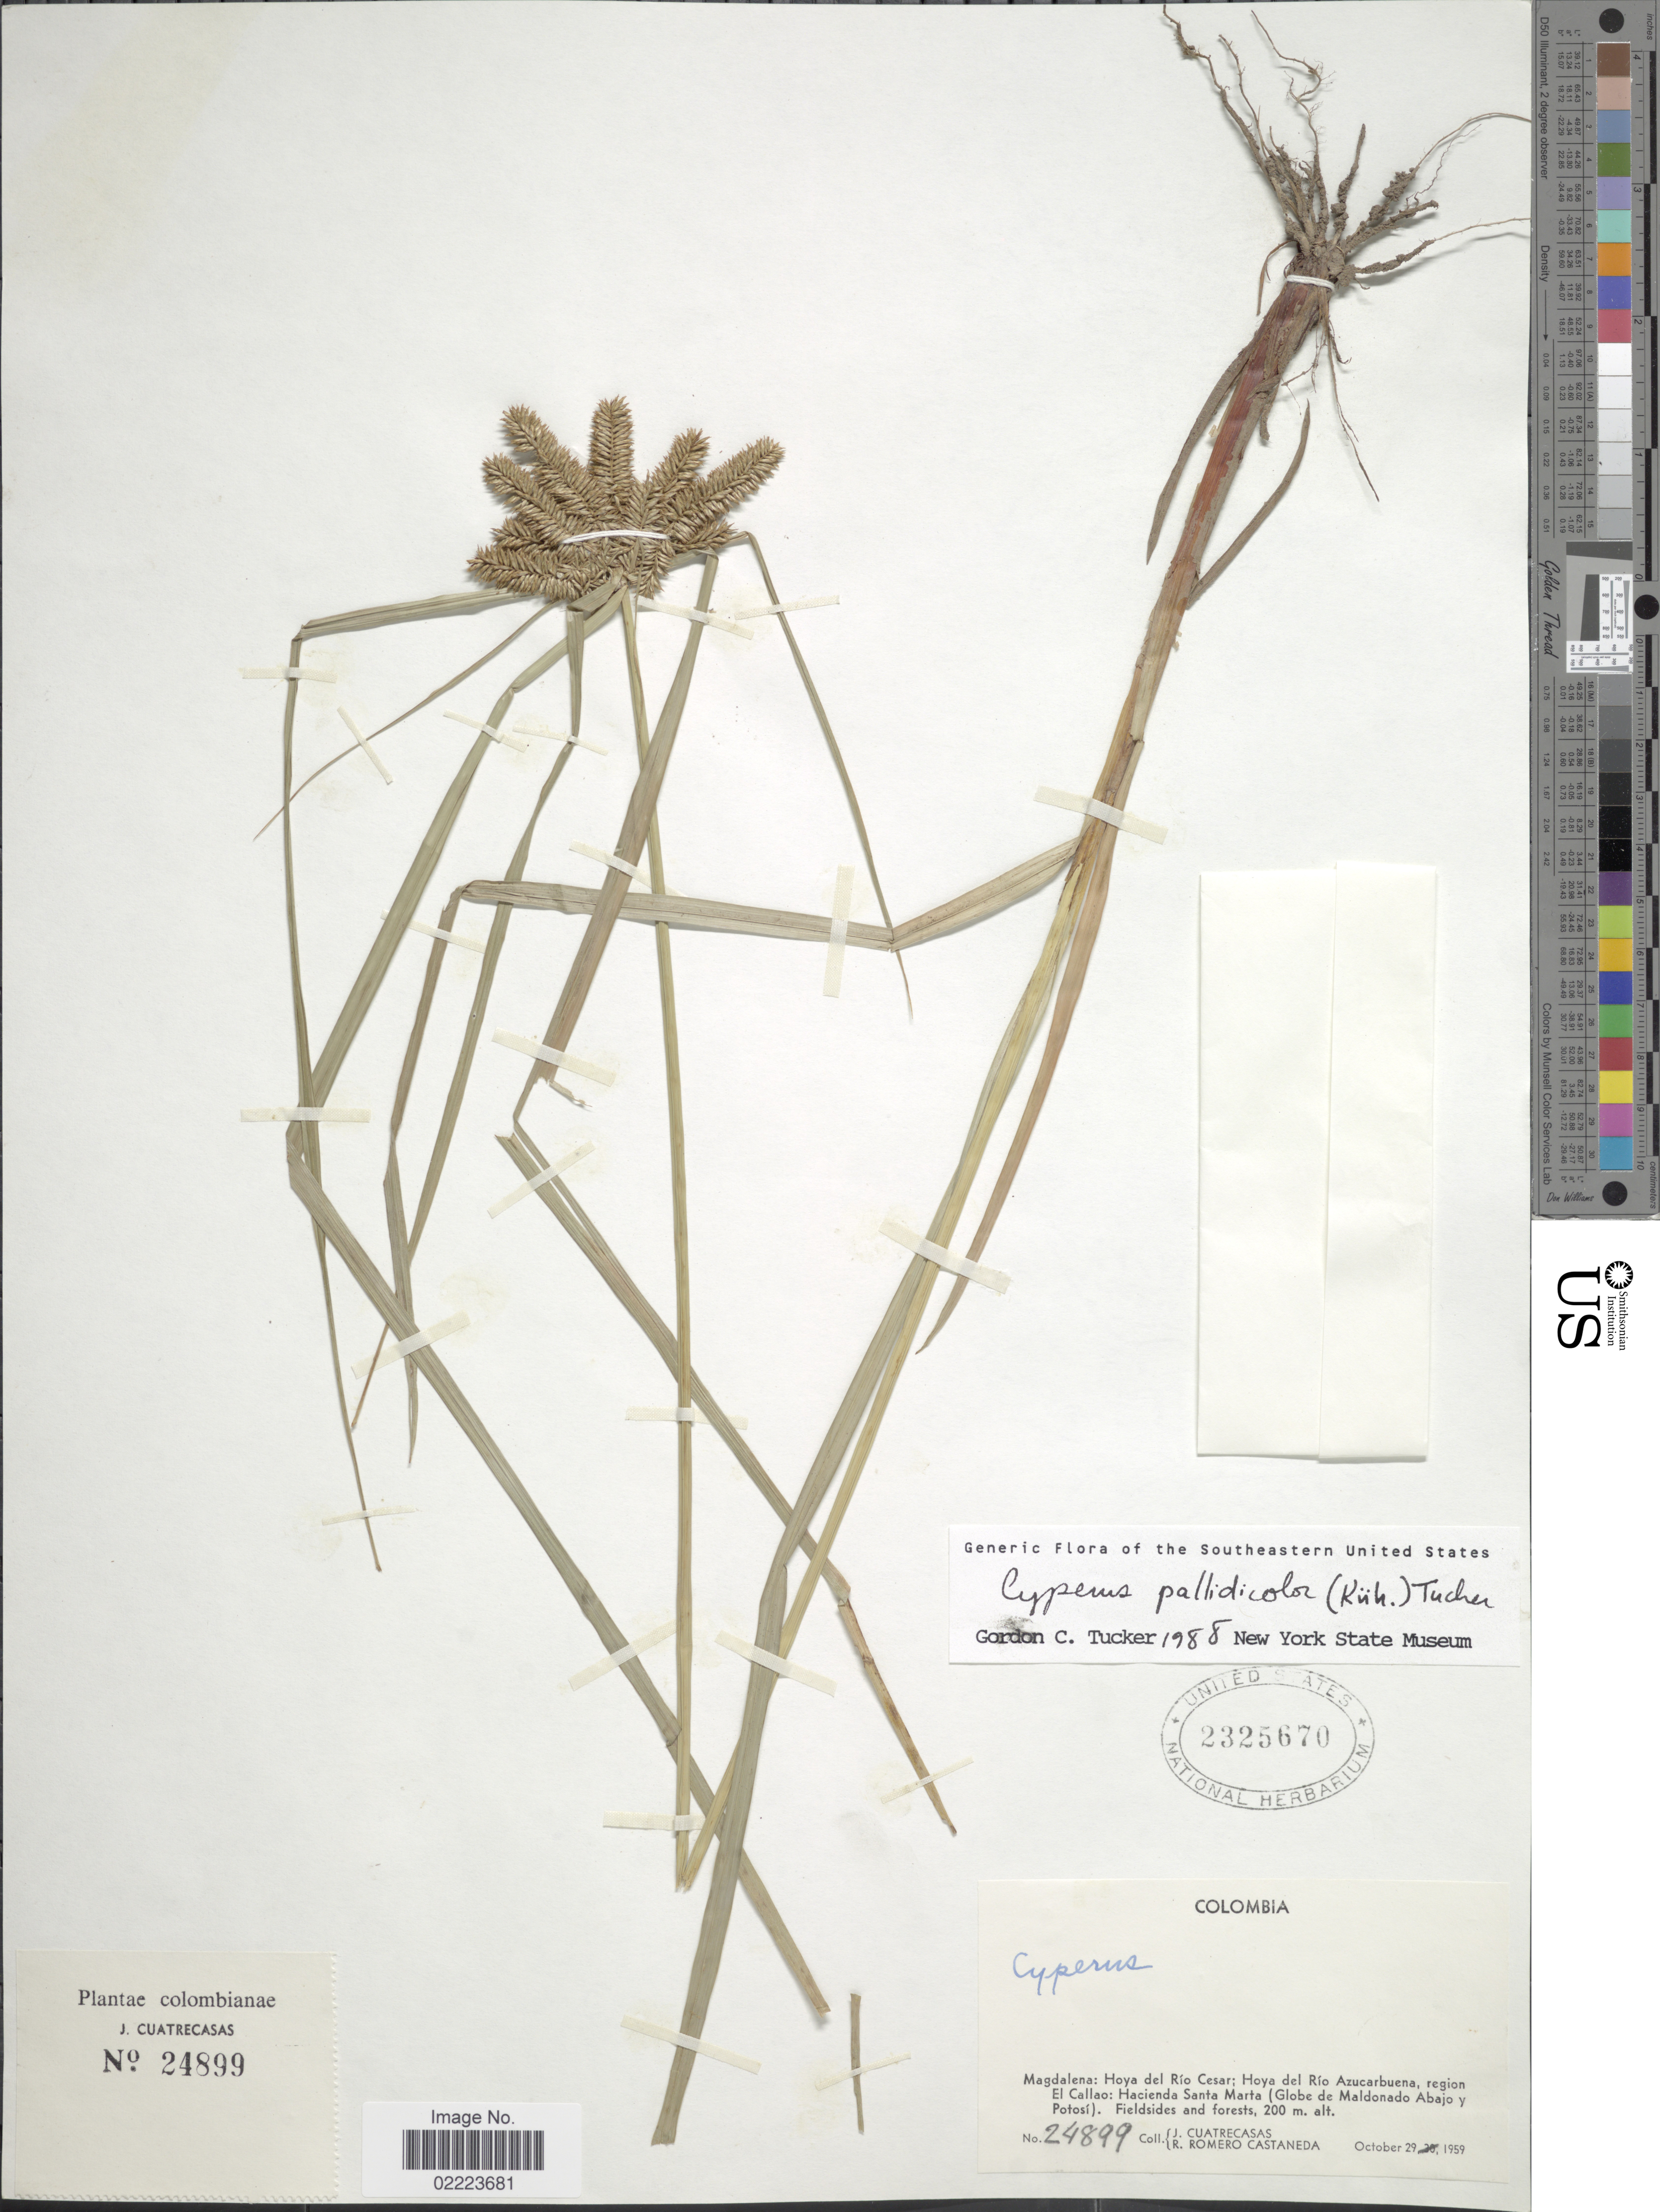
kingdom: Plantae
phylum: Tracheophyta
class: Liliopsida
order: Poales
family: Cyperaceae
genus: Cyperus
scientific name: Cyperus pallidicolor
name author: (Kük.) G.C. Tucker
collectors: J. Cuatrecasas & R. Romero Castañeda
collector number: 24899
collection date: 1959-10-29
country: Colombia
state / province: Magdalena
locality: Hoya del Rio Cesar; Hoya del Rio Azucarbuena, region El Callao: Hacienda Santa Marta (Globe de Maldonado Abajo y Potosi), fieldsides and forests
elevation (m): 200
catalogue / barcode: US 2325670